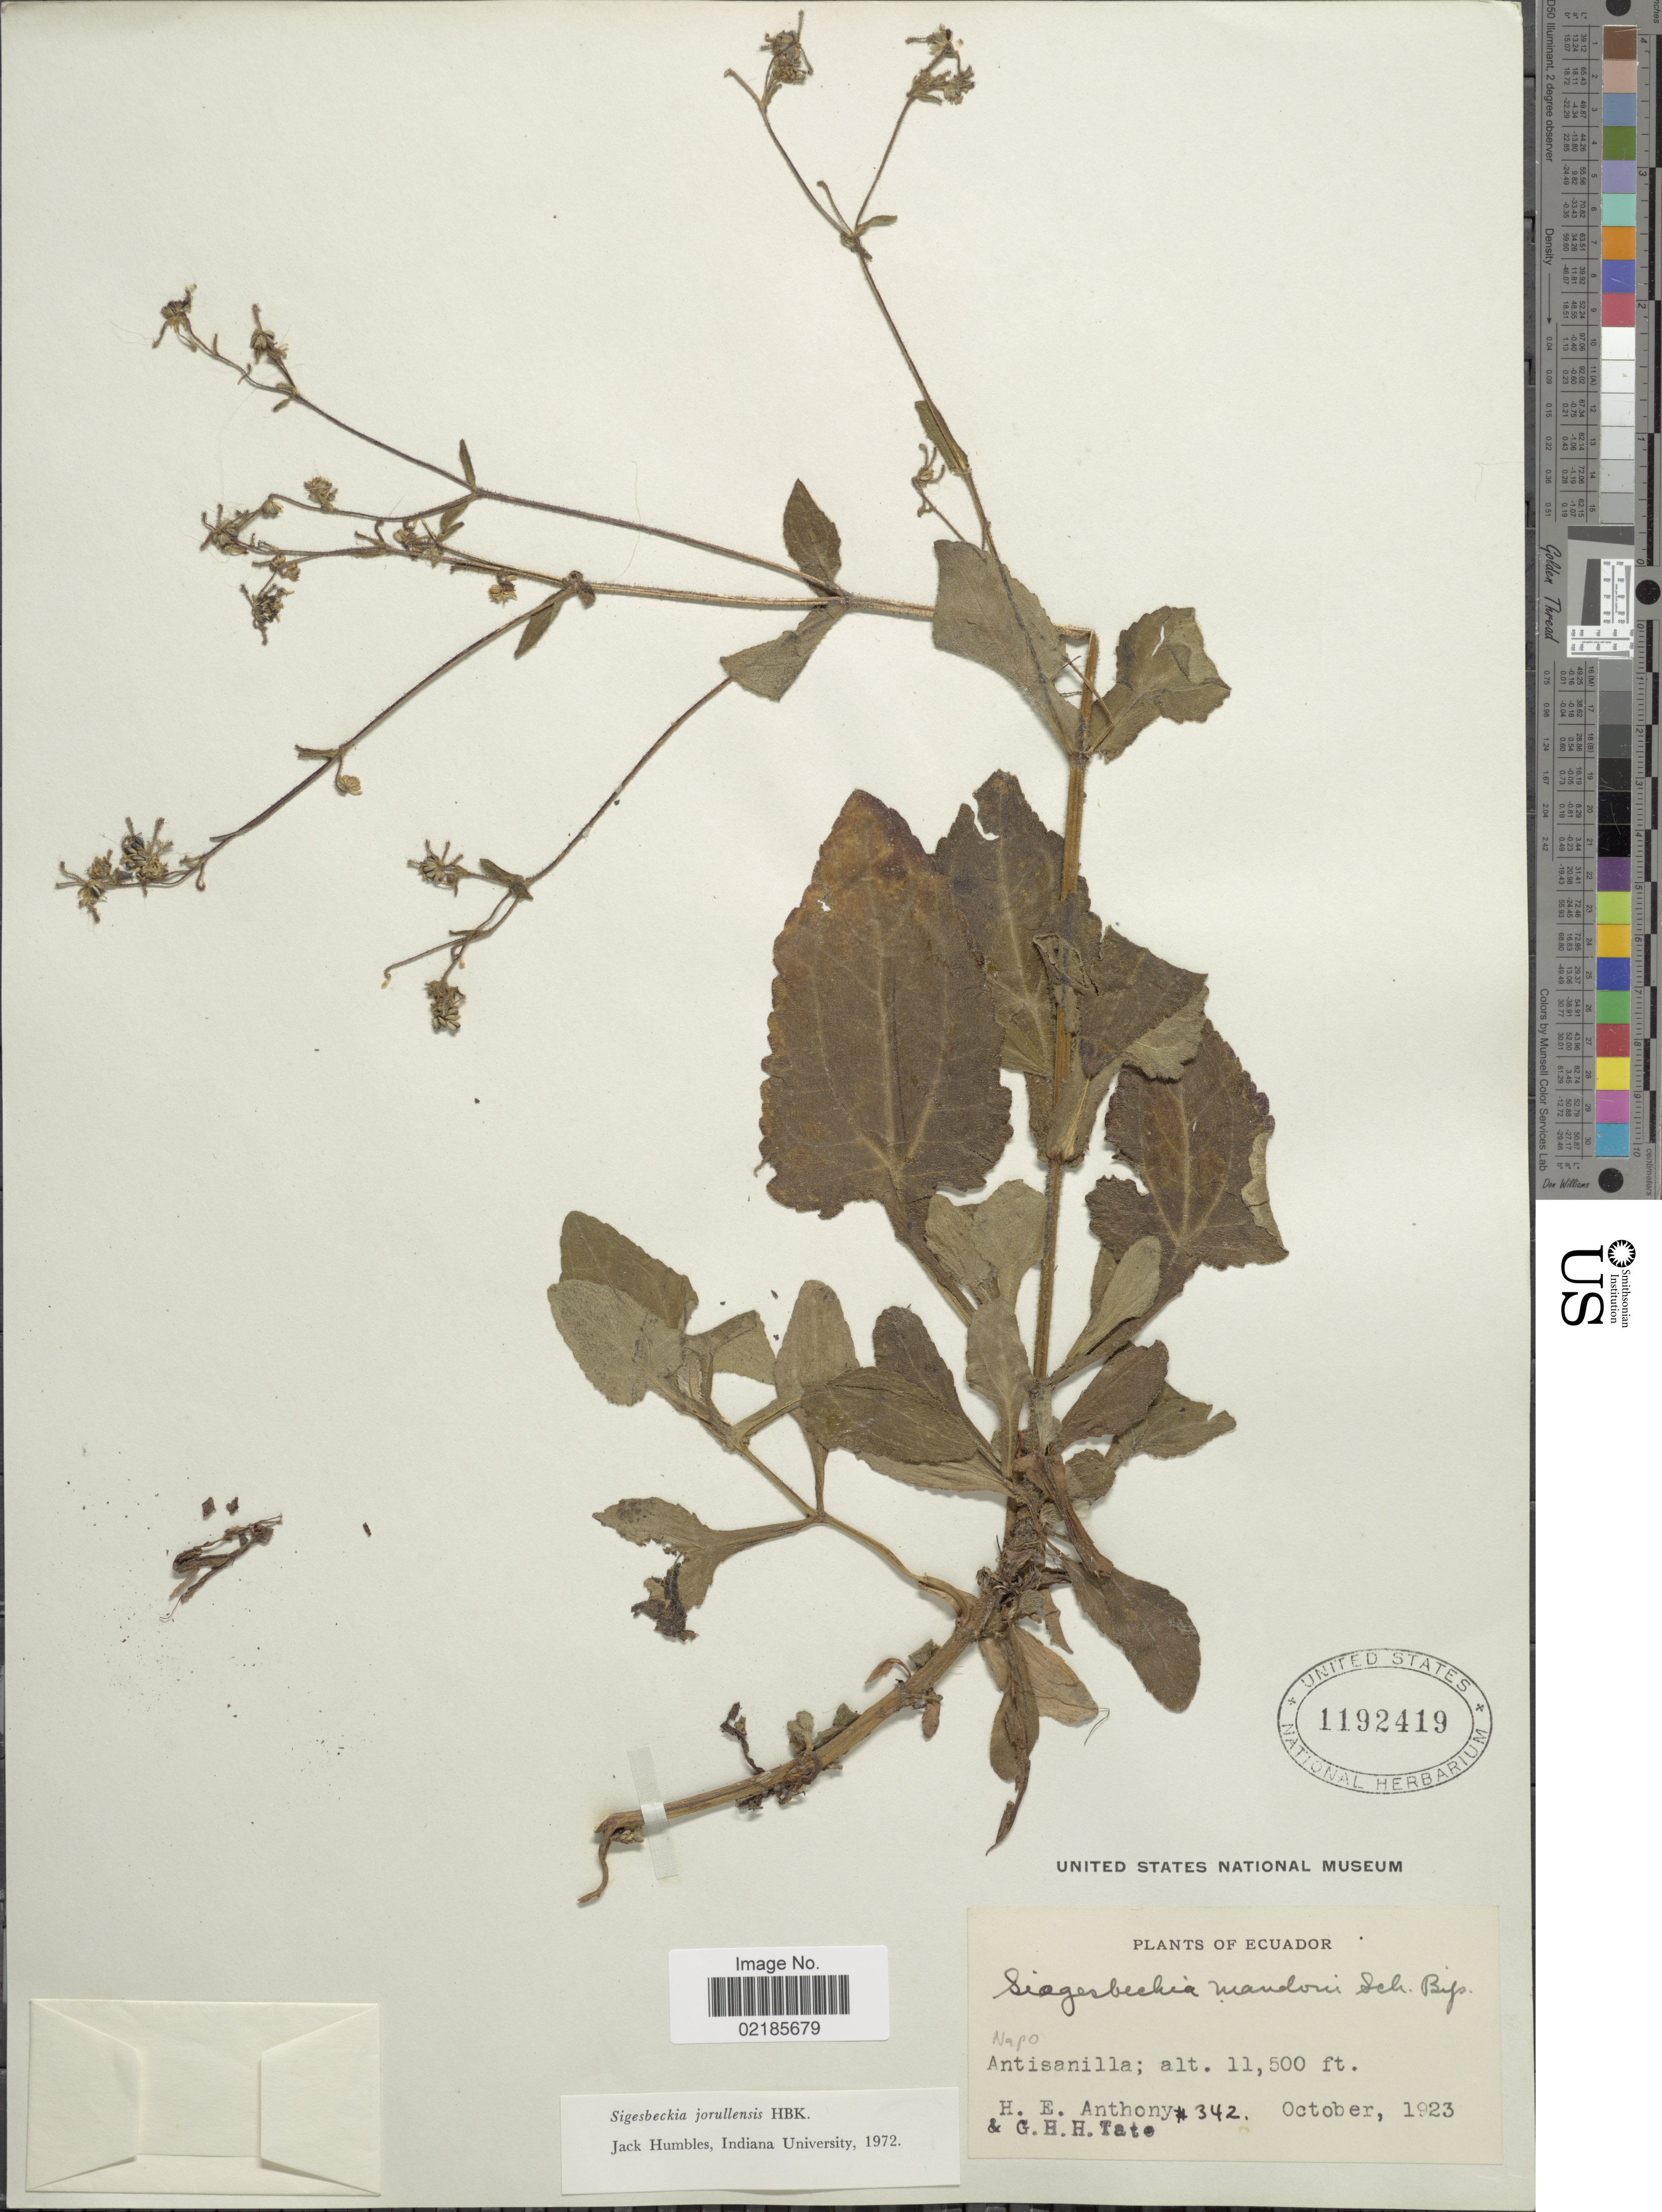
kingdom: Plantae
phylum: Tracheophyta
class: Magnoliopsida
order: Asterales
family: Asteraceae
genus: Sigesbeckia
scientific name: Sigesbeckia jorullensis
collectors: H. E. Anthony & G. Tate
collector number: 342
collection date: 1923-10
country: Ecuador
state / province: Napo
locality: Antisanilla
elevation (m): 3505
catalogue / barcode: US 1192419